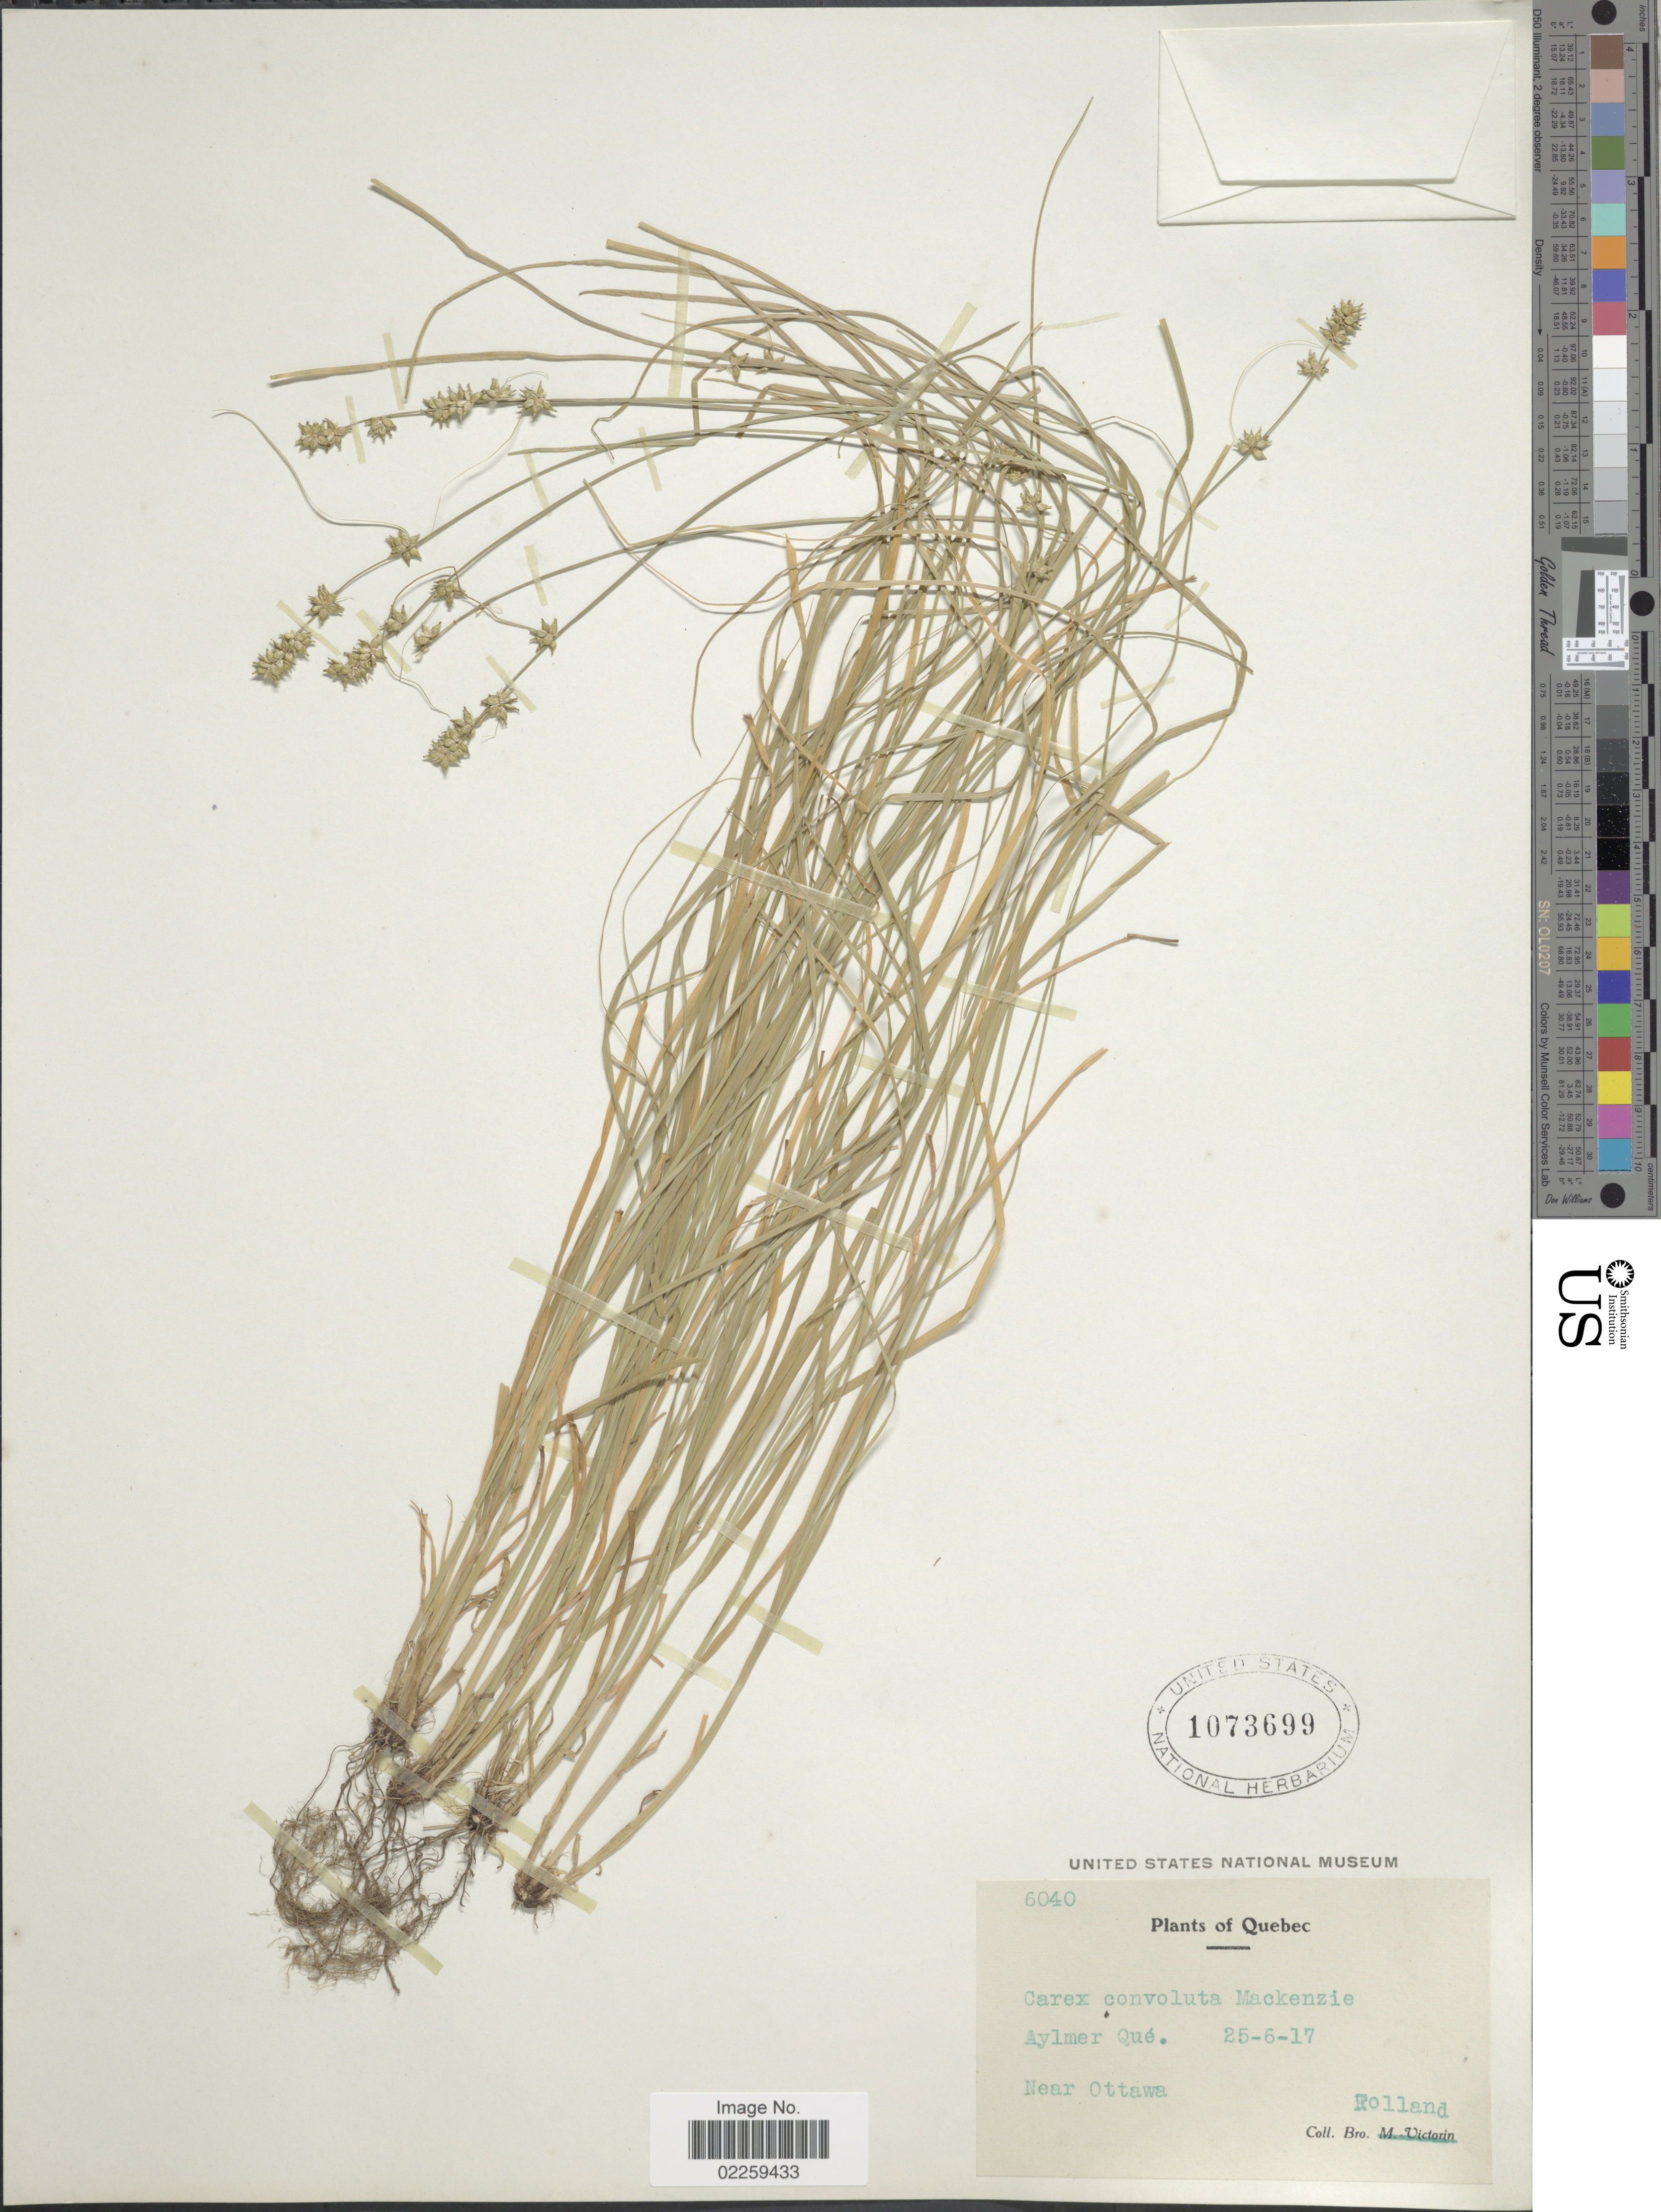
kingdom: Plantae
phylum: Tracheophyta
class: Liliopsida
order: Poales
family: Cyperaceae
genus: Carex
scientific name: Carex rosea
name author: Willd.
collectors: B. Rolland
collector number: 6040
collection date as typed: Transcribed d/m/y: 25/6/17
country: Canada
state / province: Quebec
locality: Quebec. Aylmer Que. near Ottawa.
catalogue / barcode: US 1073699